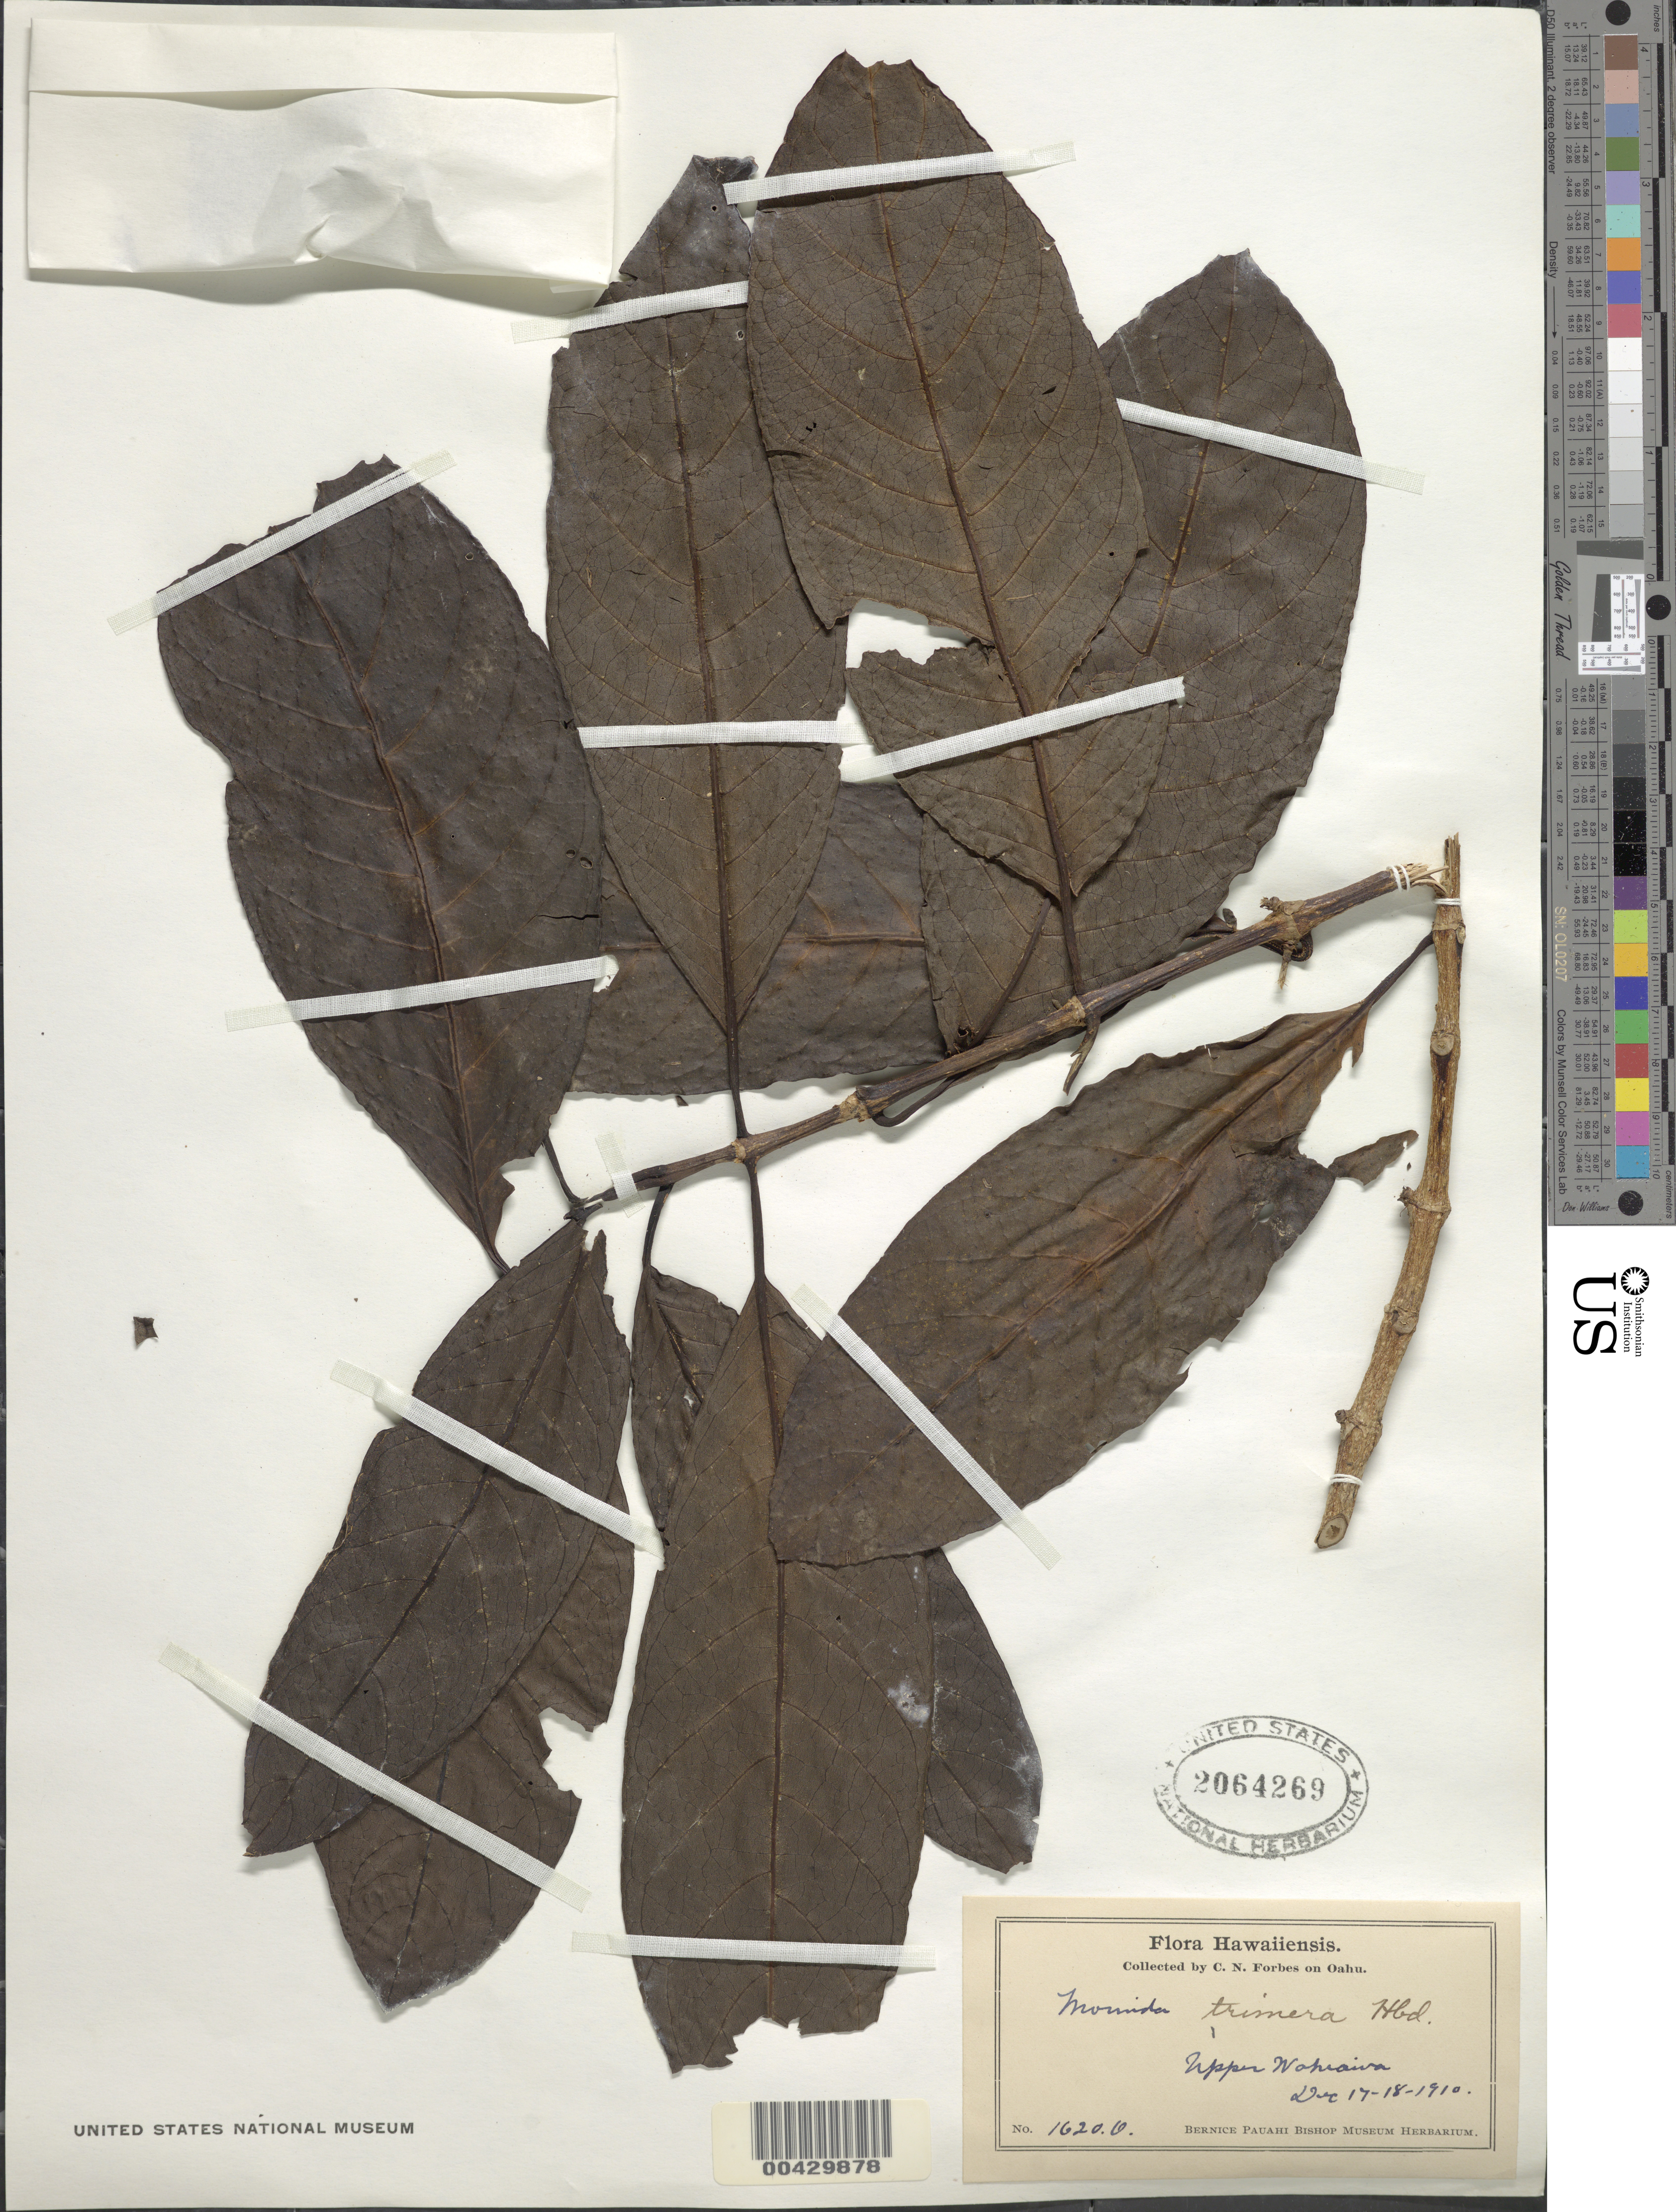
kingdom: Plantae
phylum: Tracheophyta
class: Magnoliopsida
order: Gentianales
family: Rubiaceae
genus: Gynochthodes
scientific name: Gynochthodes trimera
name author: (Hillebr.) Razafim. & B. Bremer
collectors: C. N. Forbes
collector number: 1620.o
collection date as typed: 17 Dec 1910 to 18 Dec 1910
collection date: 1910-12-17/1910-12-18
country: United States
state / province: Hawaii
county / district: Honolulu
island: Oahu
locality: Upper Wahiawa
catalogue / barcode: US 2064269